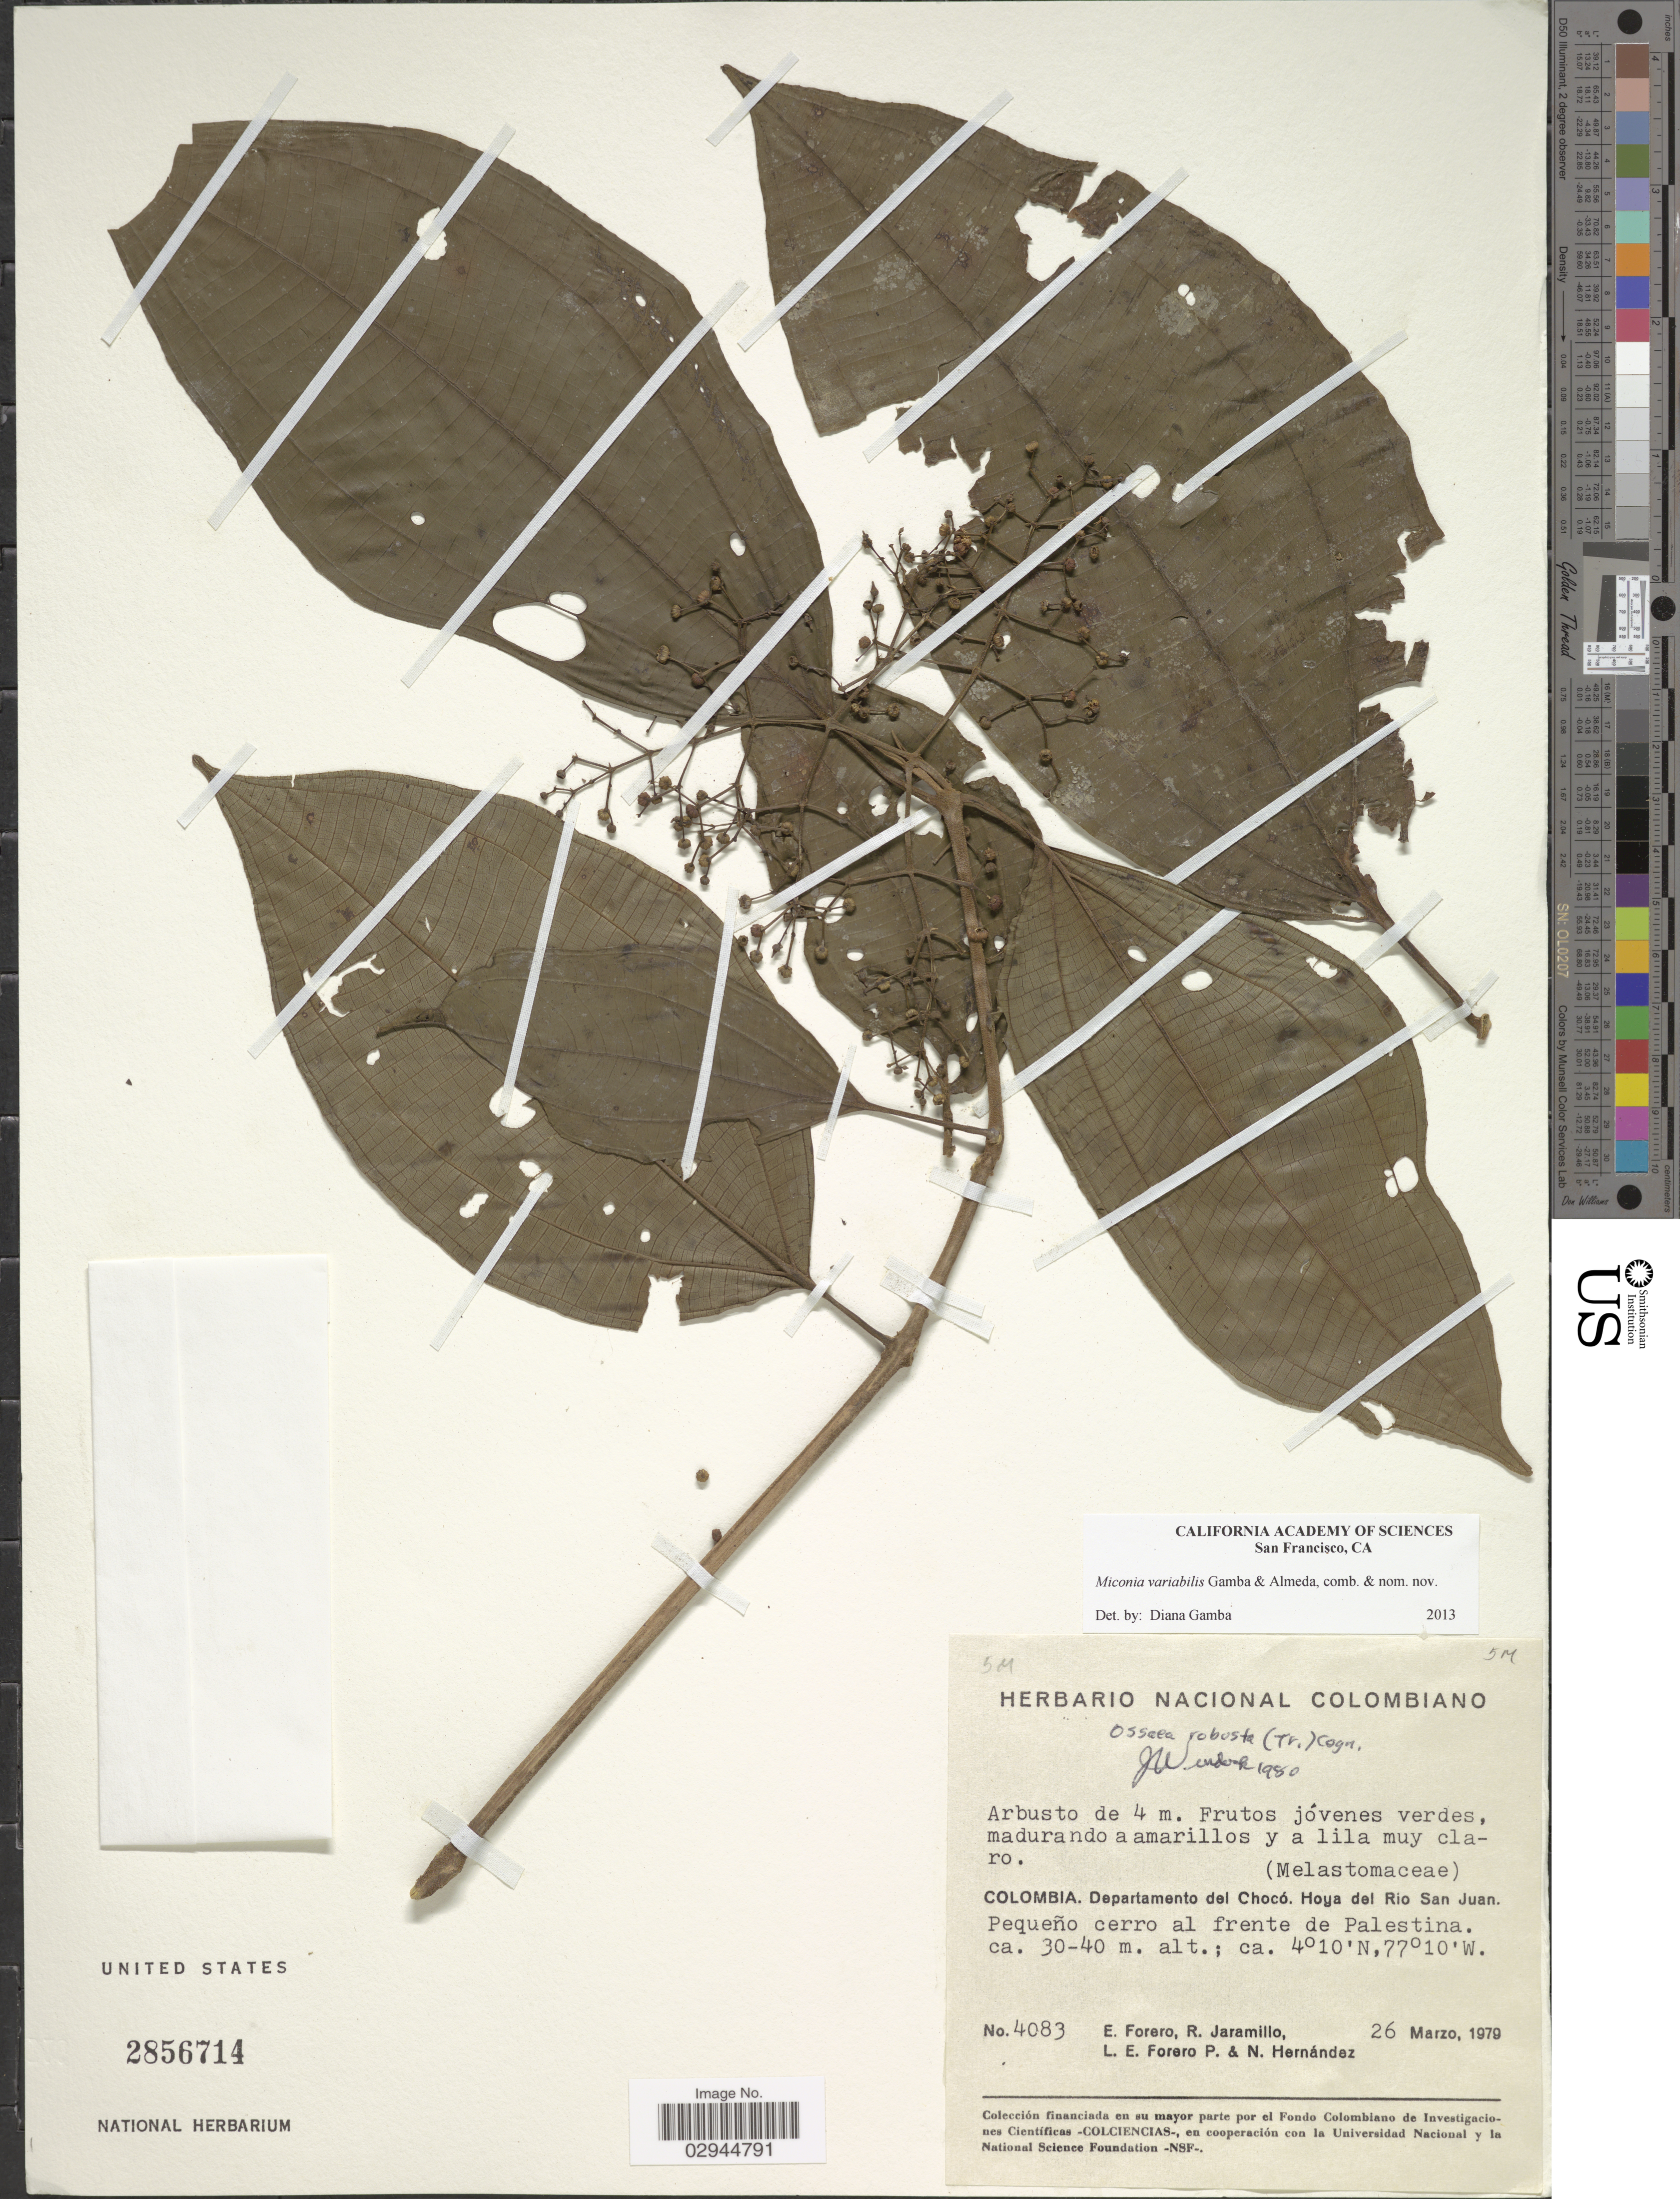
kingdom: Plantae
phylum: Tracheophyta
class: Magnoliopsida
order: Myrtales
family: Melastomataceae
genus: Miconia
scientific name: Miconia variabilis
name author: Gamba & Almeda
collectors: E. Forero, R. Jaramillo, L. E. Forero & N. Hernandez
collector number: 4083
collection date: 1979-03-26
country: Colombia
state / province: Chocó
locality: Departamento del Chocó. Hoya del Rio San Juan. Pequeño cerro al frente de Palestina.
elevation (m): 30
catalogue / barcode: US 2856714